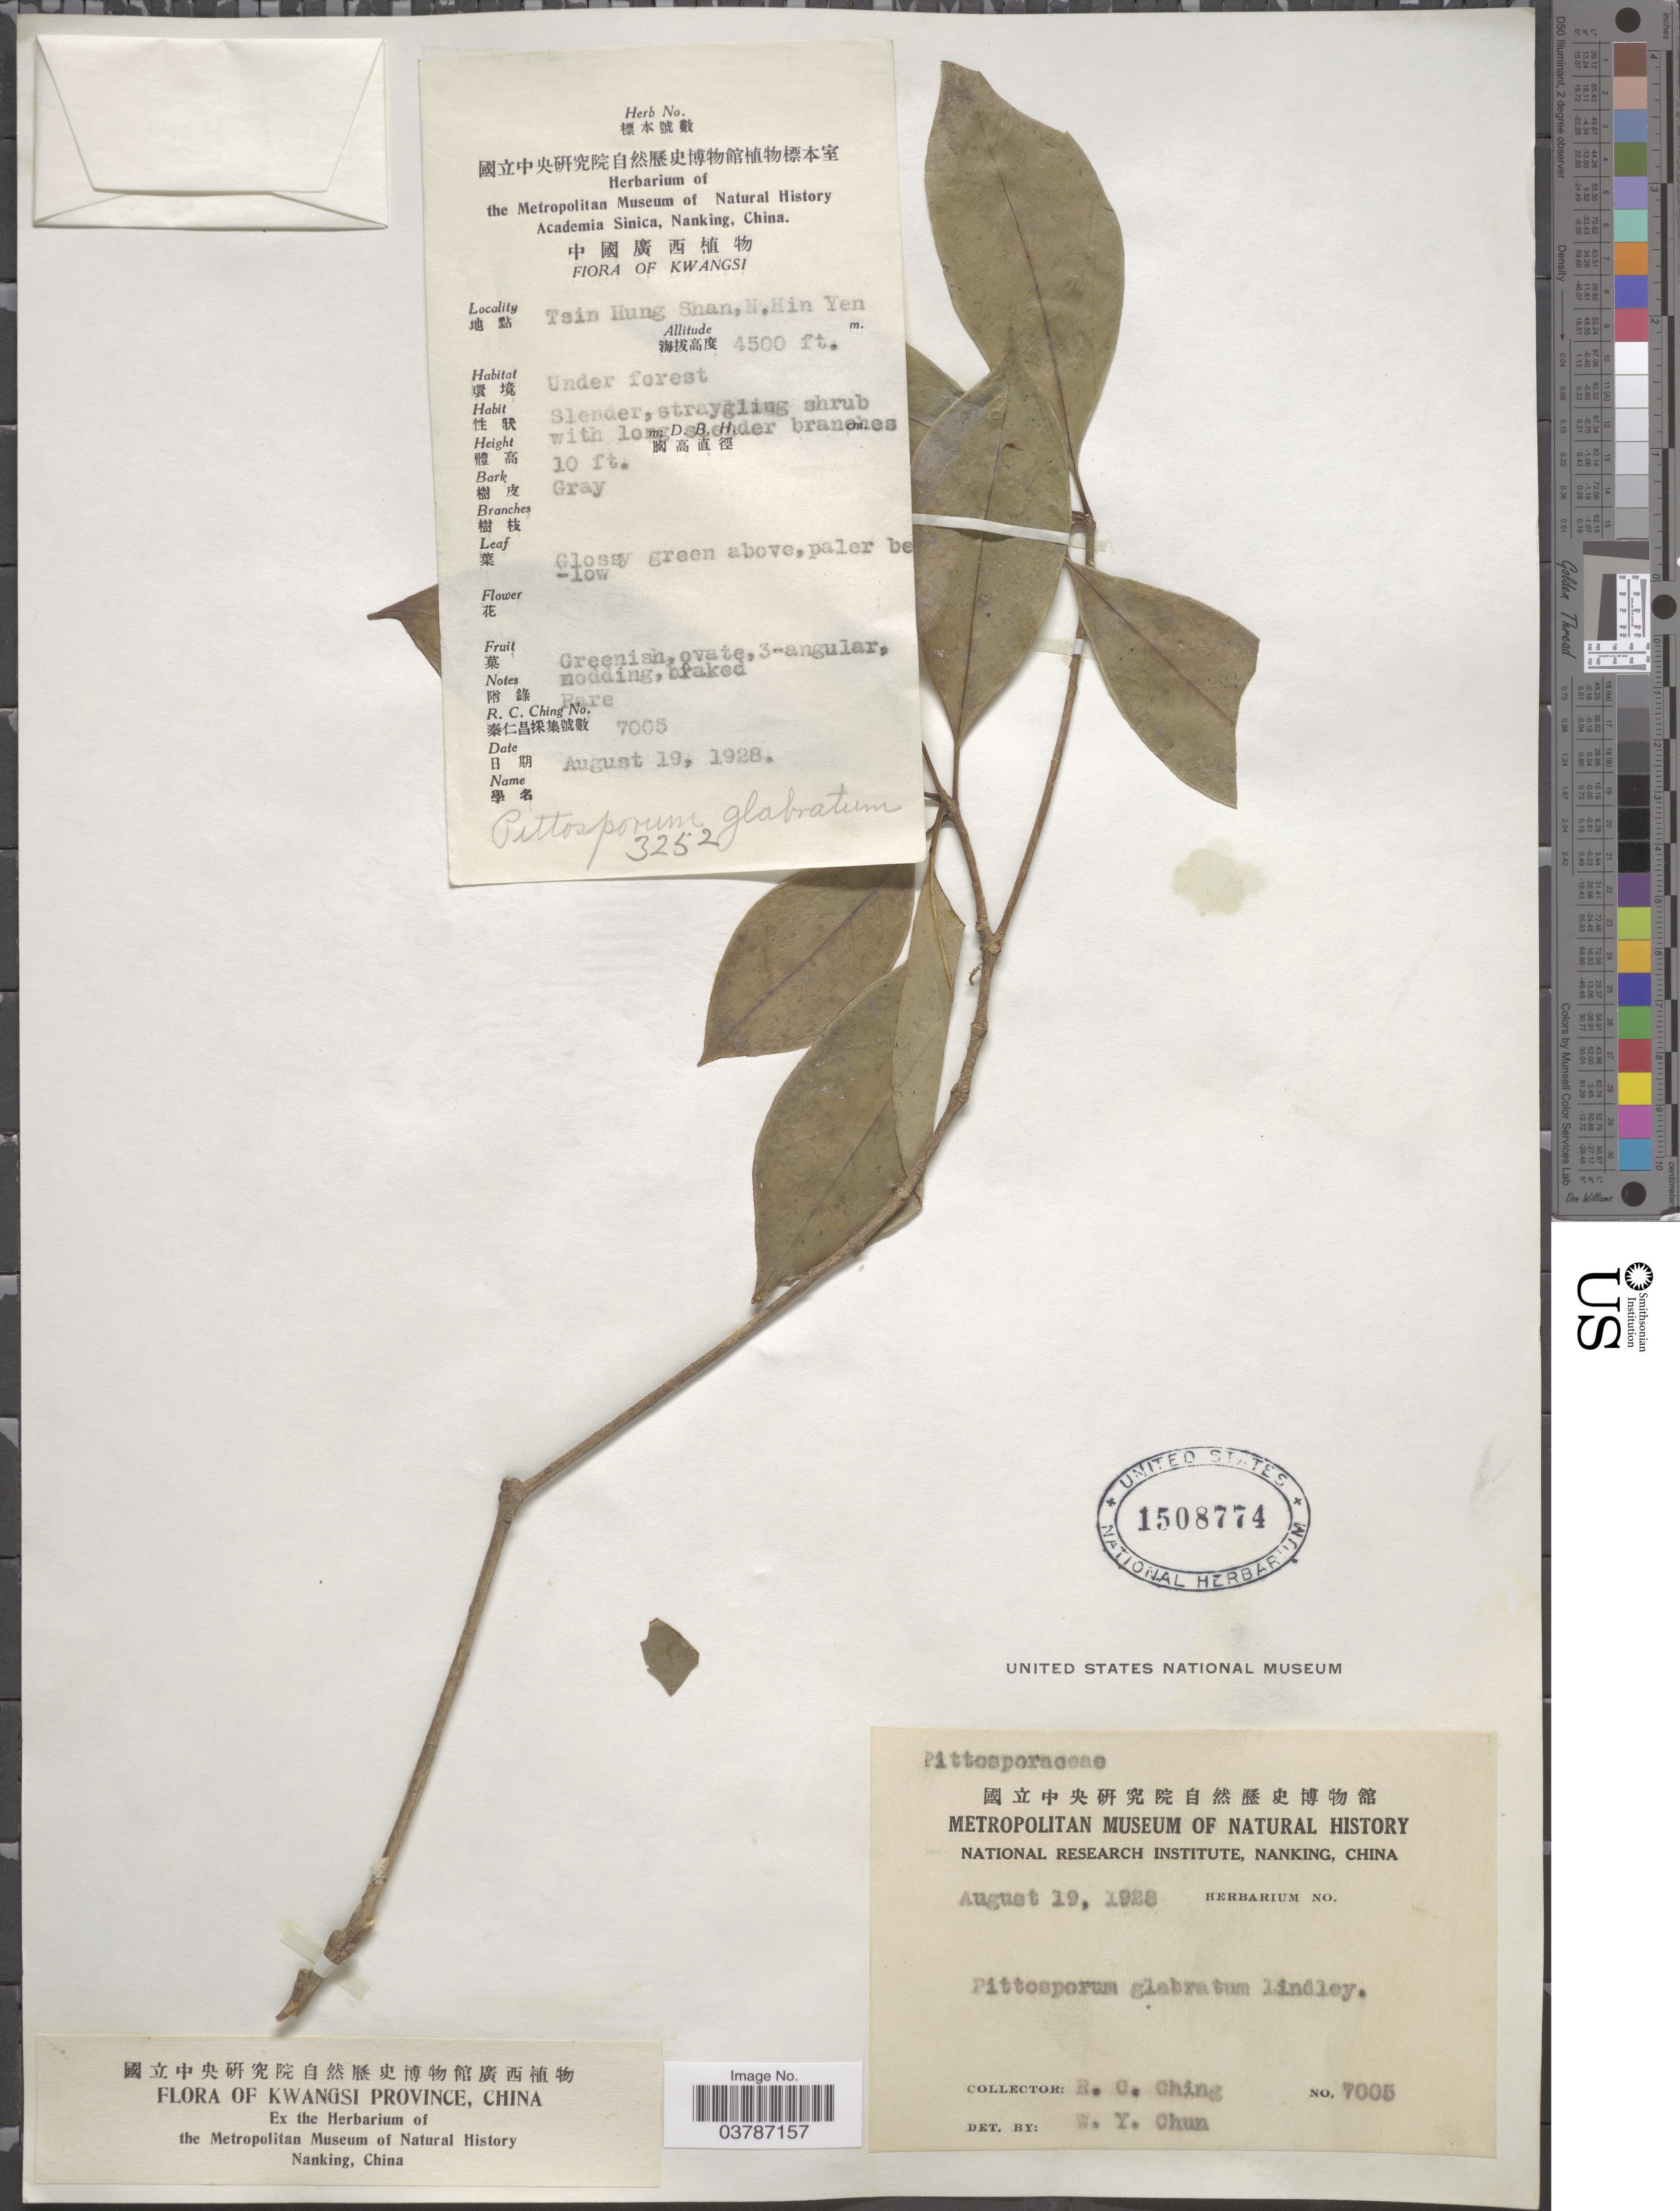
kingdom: Plantae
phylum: Tracheophyta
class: Magnoliopsida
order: Apiales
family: Pittosporaceae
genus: Pittosporum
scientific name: Pittosporum glabratum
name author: Lindl.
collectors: R. C. Ching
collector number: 7005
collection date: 1928-08-19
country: China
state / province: Guangxi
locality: Kwangsi Province. Tsin Hung Shan, N. Hin Yen.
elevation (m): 1372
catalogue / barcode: US 1508774